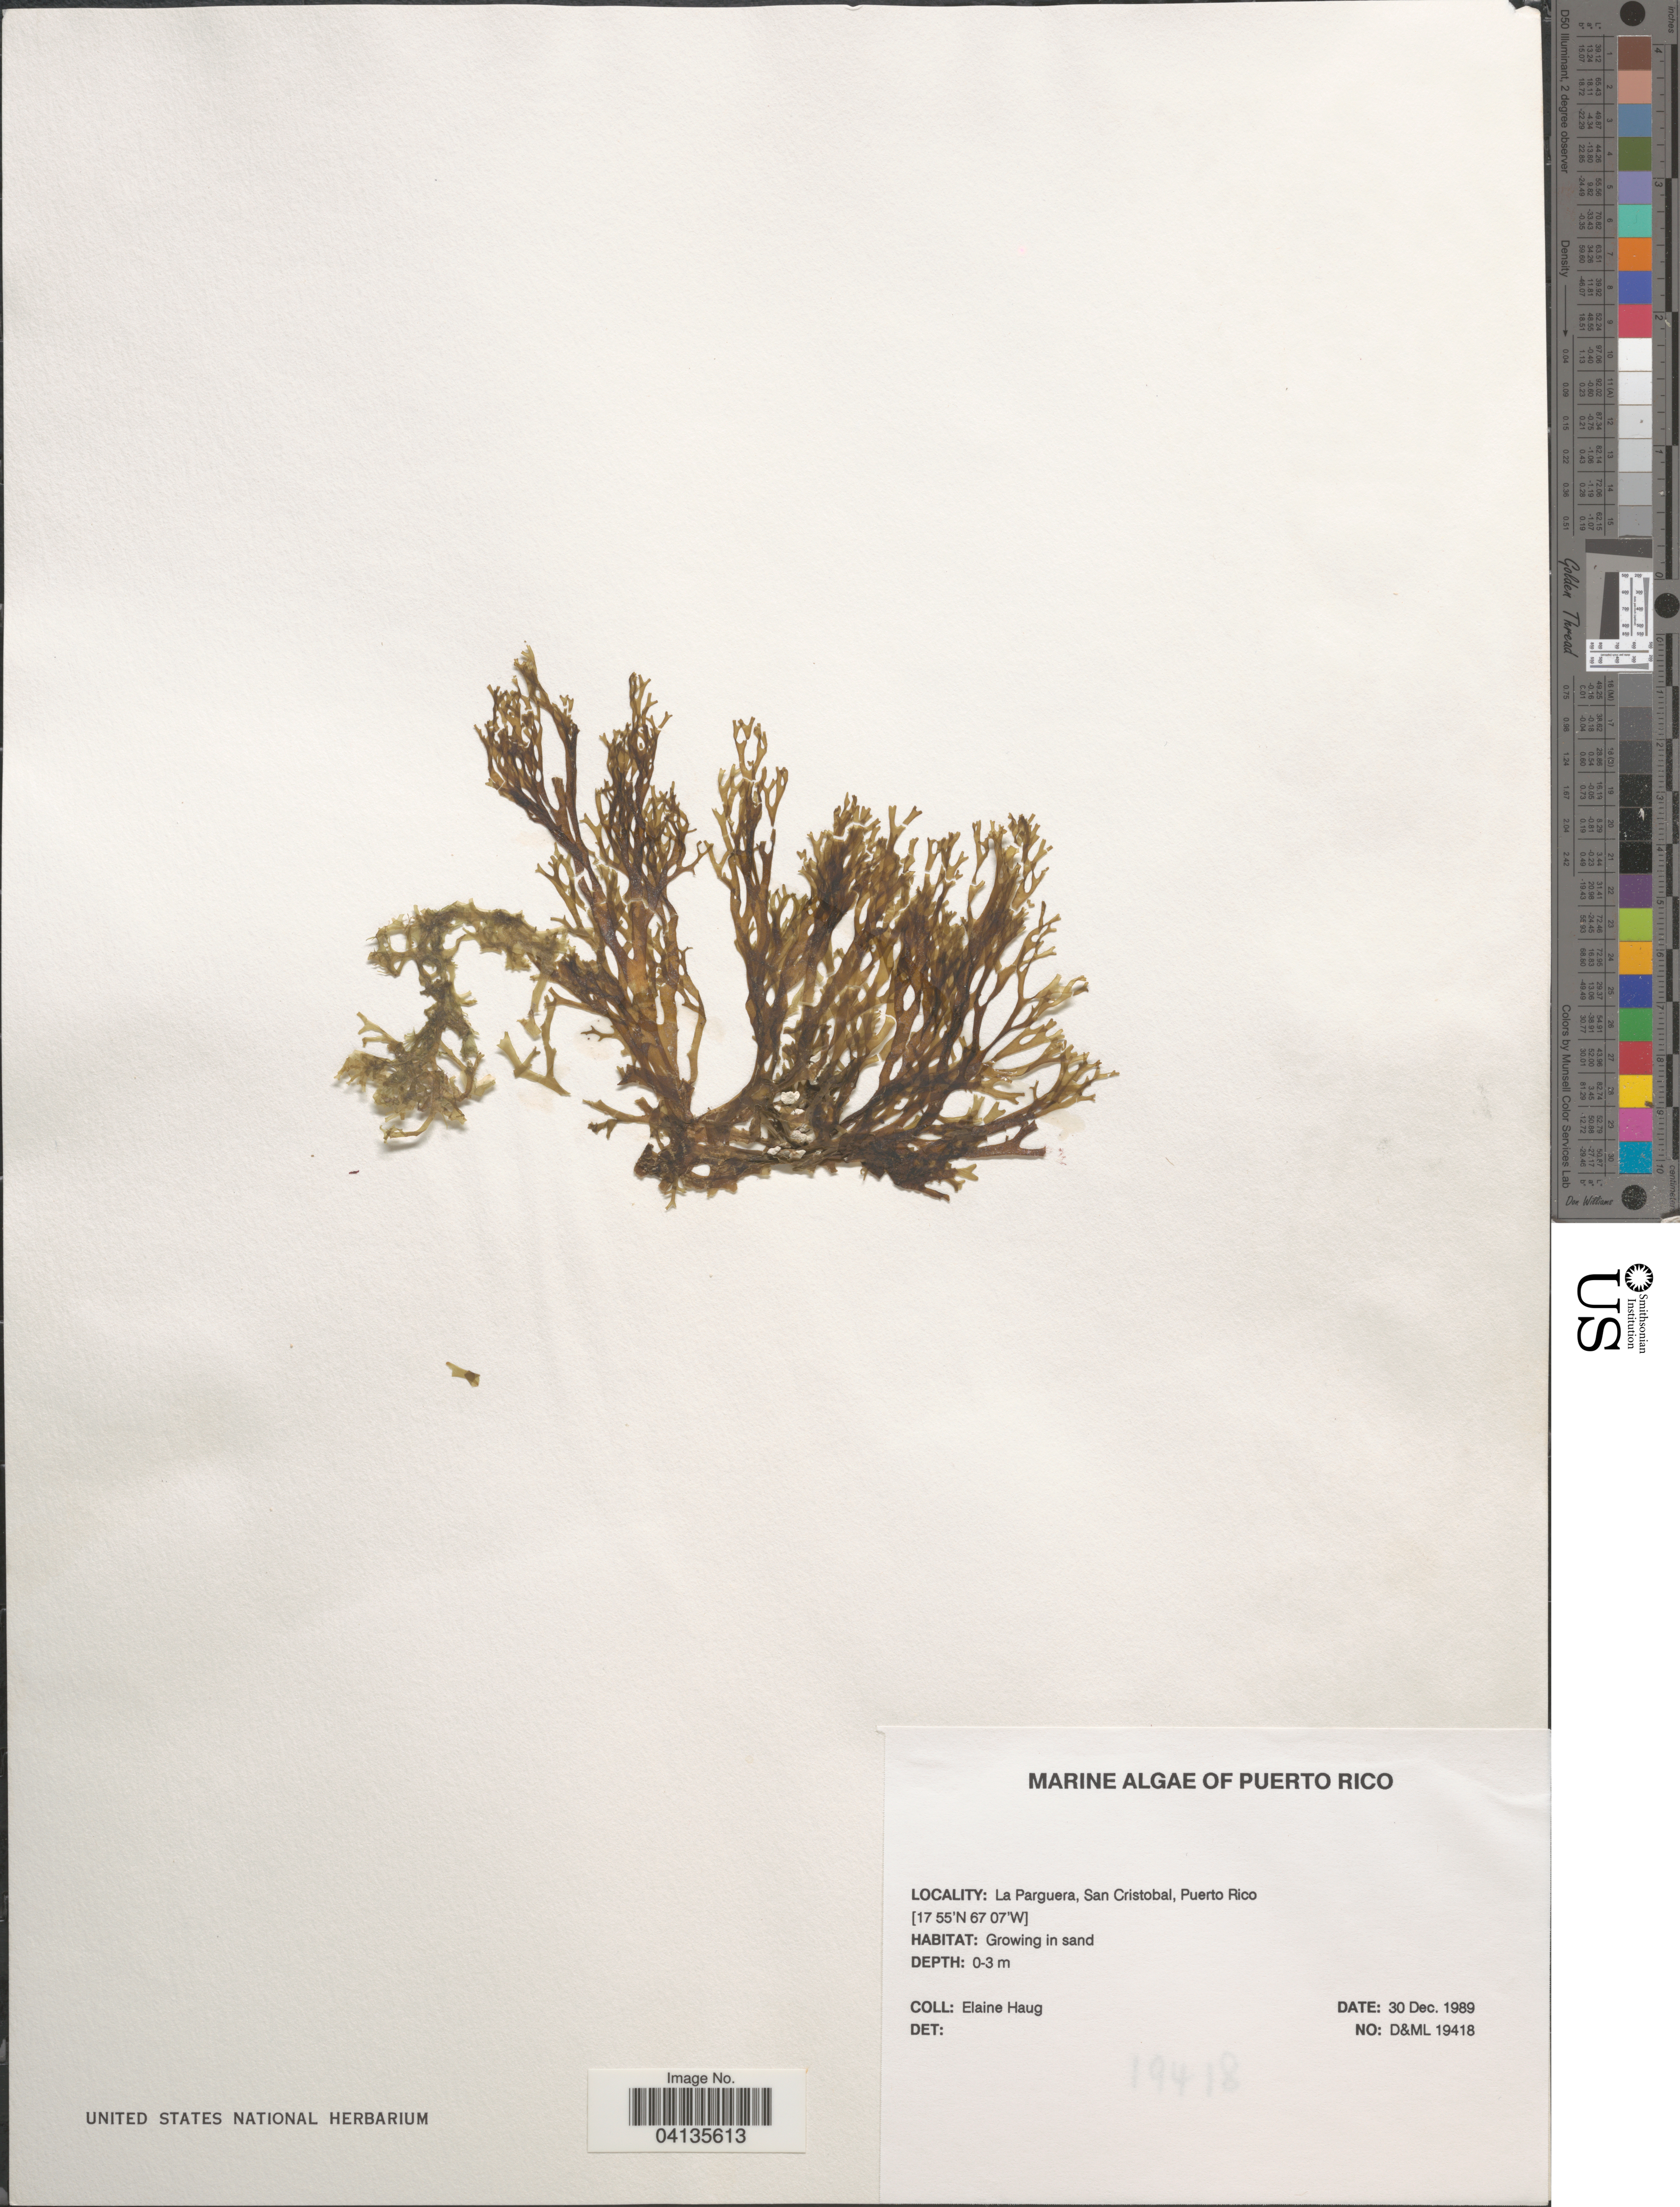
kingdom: Plantae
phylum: Rhodophyta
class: Florideophyceae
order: Corallinales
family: Corallinaceae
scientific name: Crustose Coralline Algae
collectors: E. Haug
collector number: D&ML19418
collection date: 1989-12-30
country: Puerto Rico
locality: La Parguera, San Cristobal.